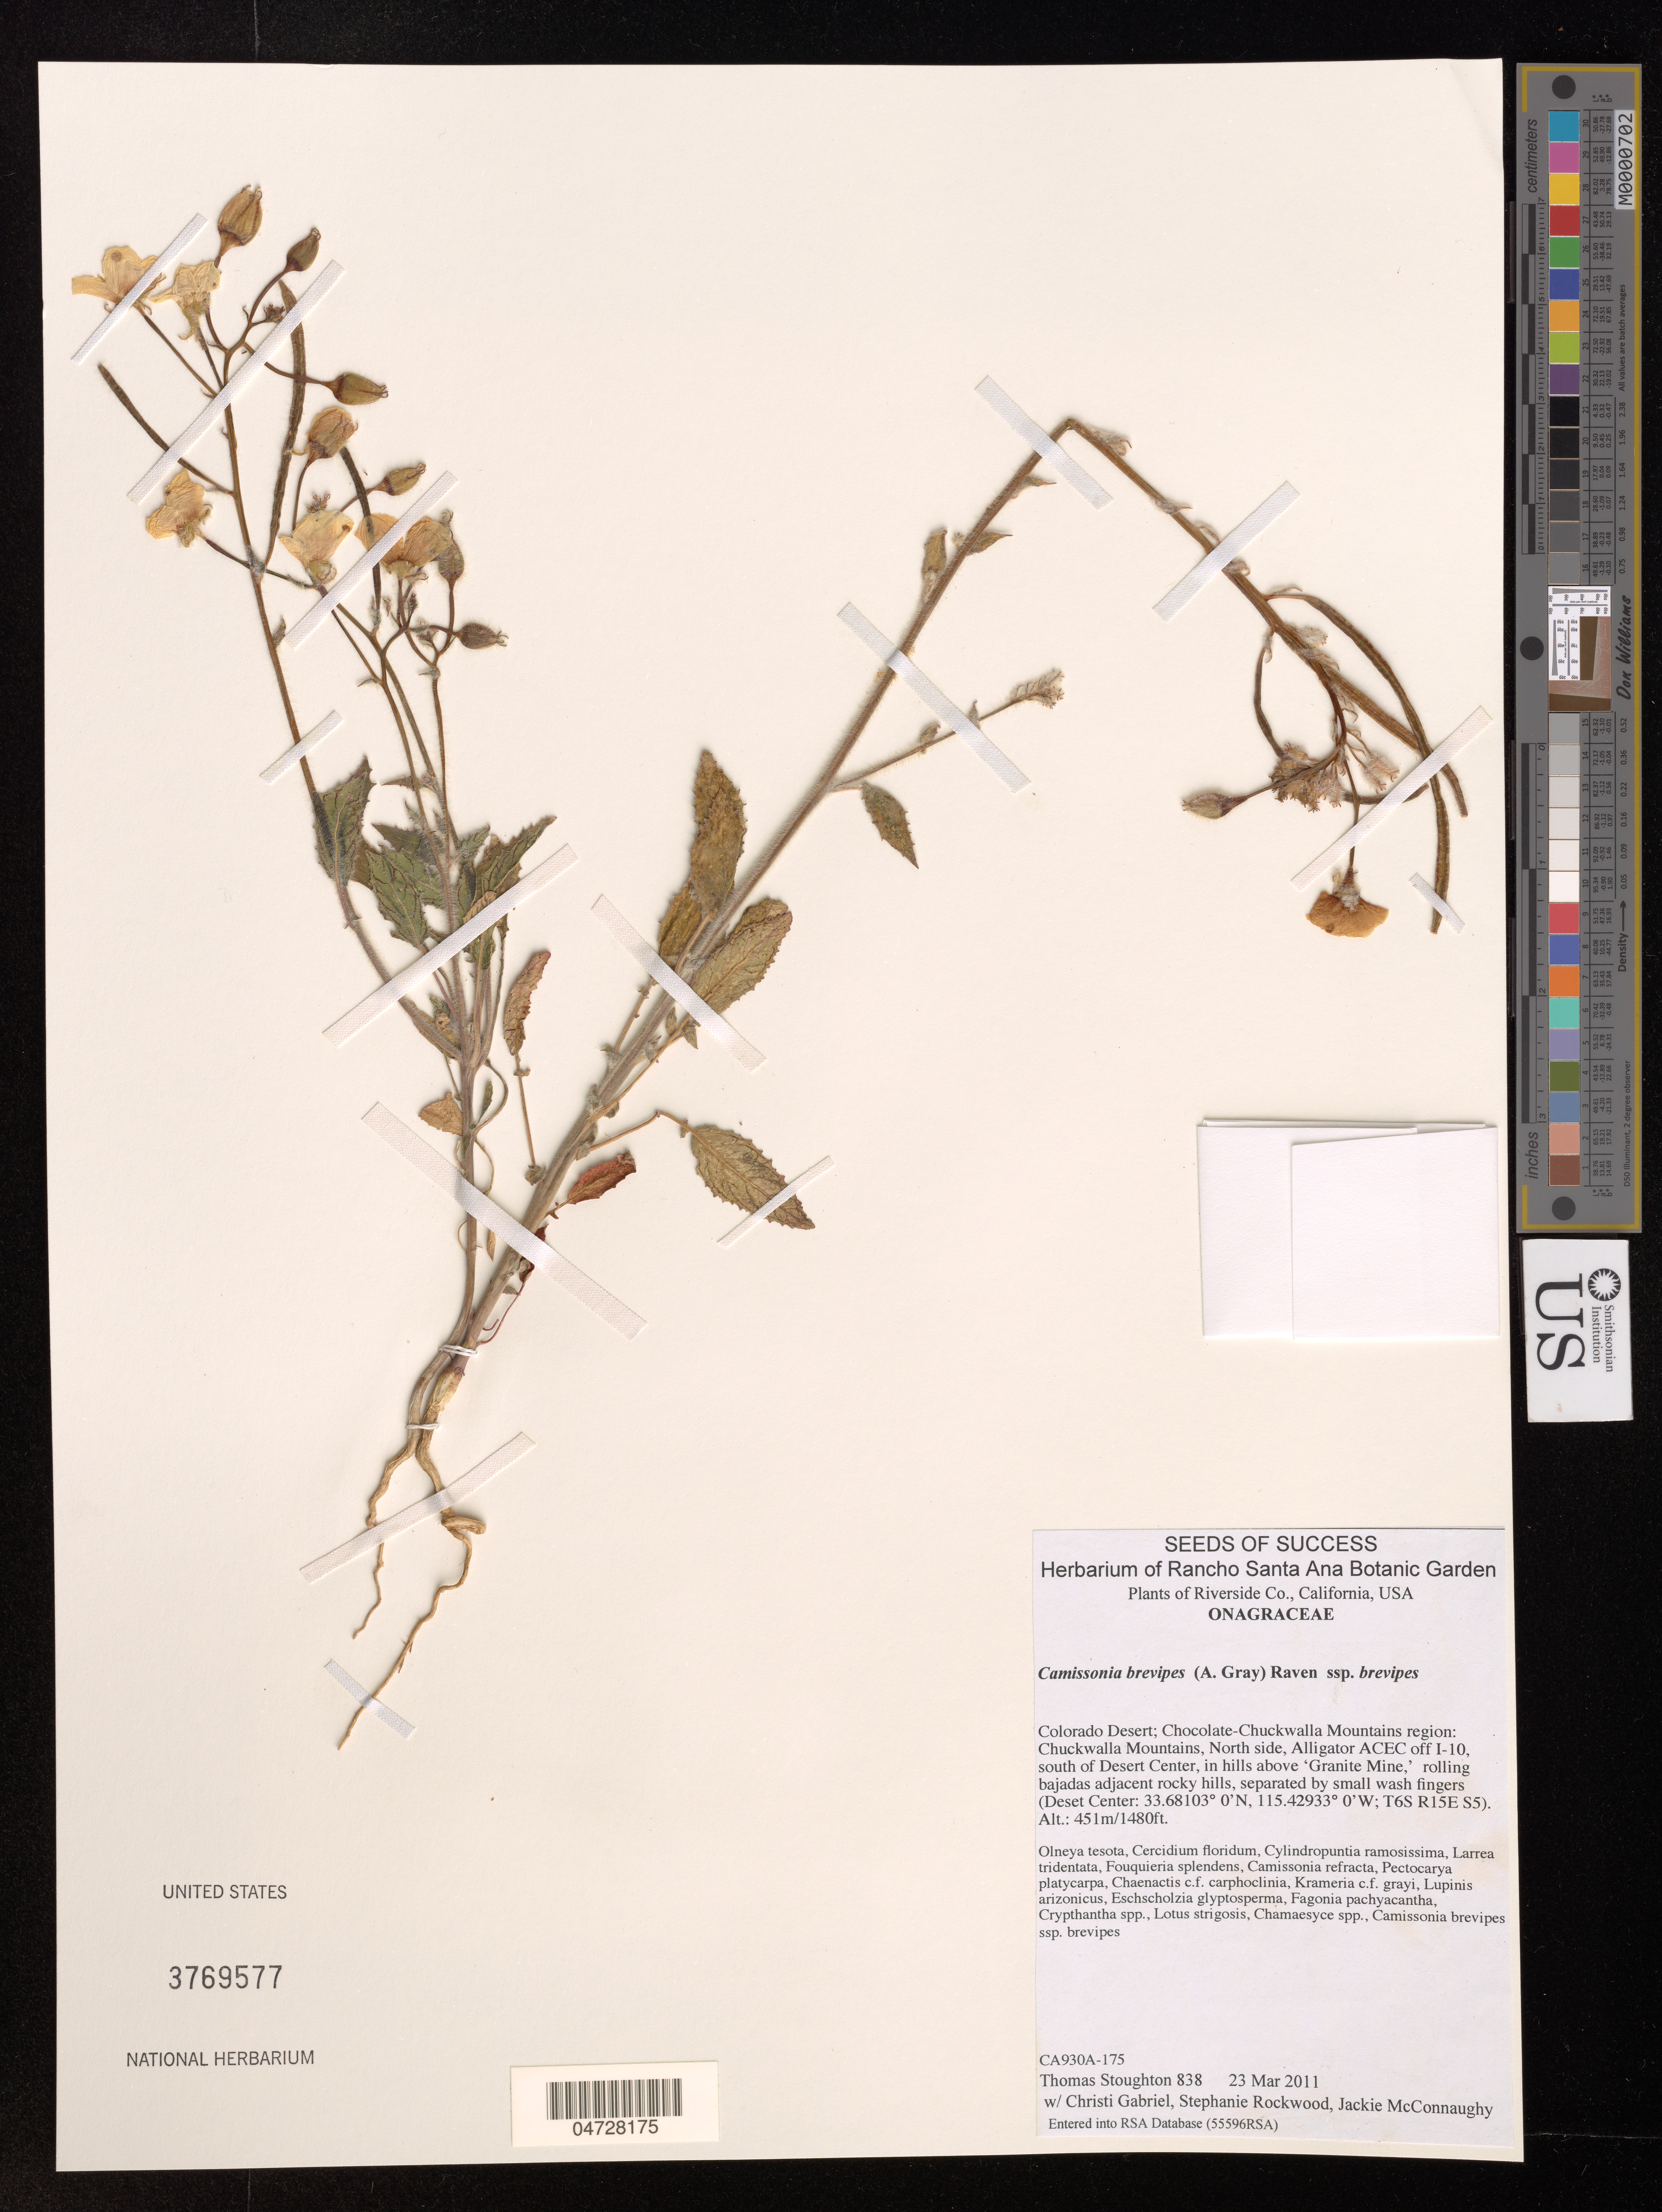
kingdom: Plantae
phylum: Tracheophyta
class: Magnoliopsida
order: Myrtales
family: Onagraceae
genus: Camissonia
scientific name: Camissonia brevipes subsp. brevipes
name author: (A. Gray) P.H. Raven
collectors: T. Stoughton, C. Gabriel, S. Rockwood & J. McConnaughy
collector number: CA930A-175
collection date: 2011-03-23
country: United States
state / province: California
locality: Colorado Desert; Chocolate-Chuckwalla Mountains region: Chuchwalla Mountains, North side.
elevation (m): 451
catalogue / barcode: US 3769577